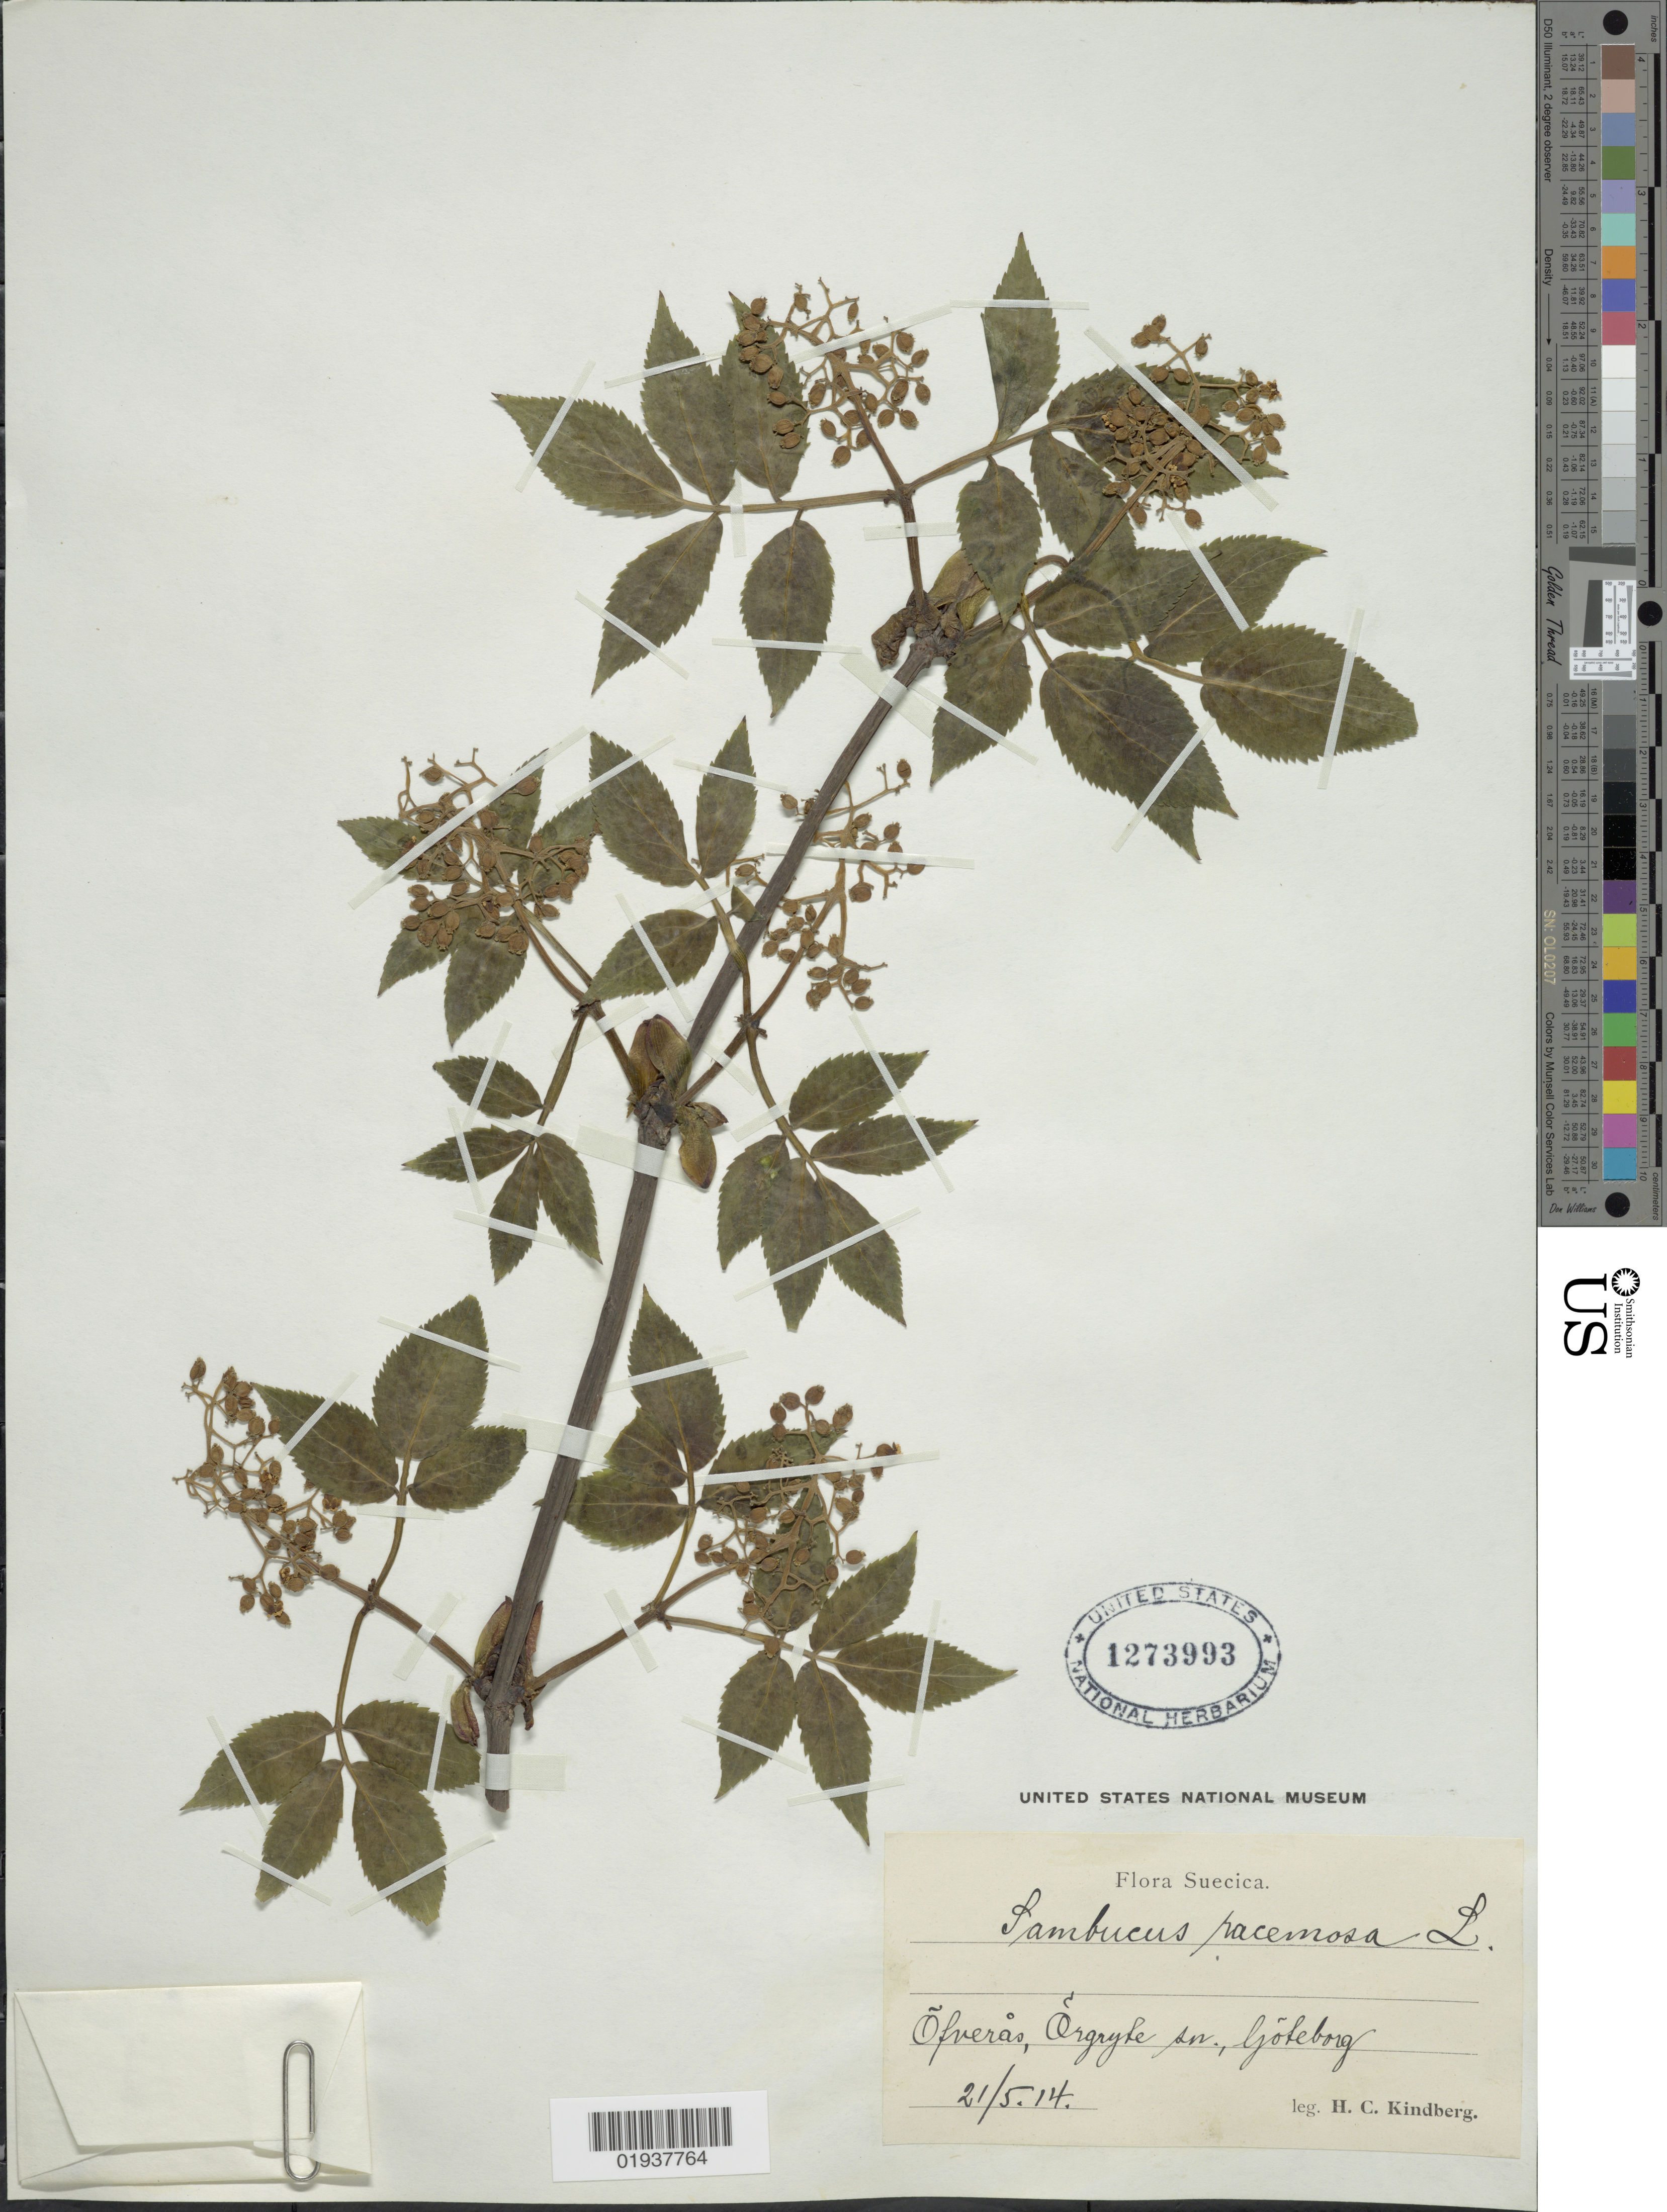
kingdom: Plantae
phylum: Tracheophyta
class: Magnoliopsida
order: Dipsacales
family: Viburnaceae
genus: Sambucus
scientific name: Sambucus racemosa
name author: L.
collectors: H. Kindberg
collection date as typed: Transcribed d/m/y: 21/5/14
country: Sweden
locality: Ofverås, Orgryte sn., Goteborg.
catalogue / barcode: US 1273993